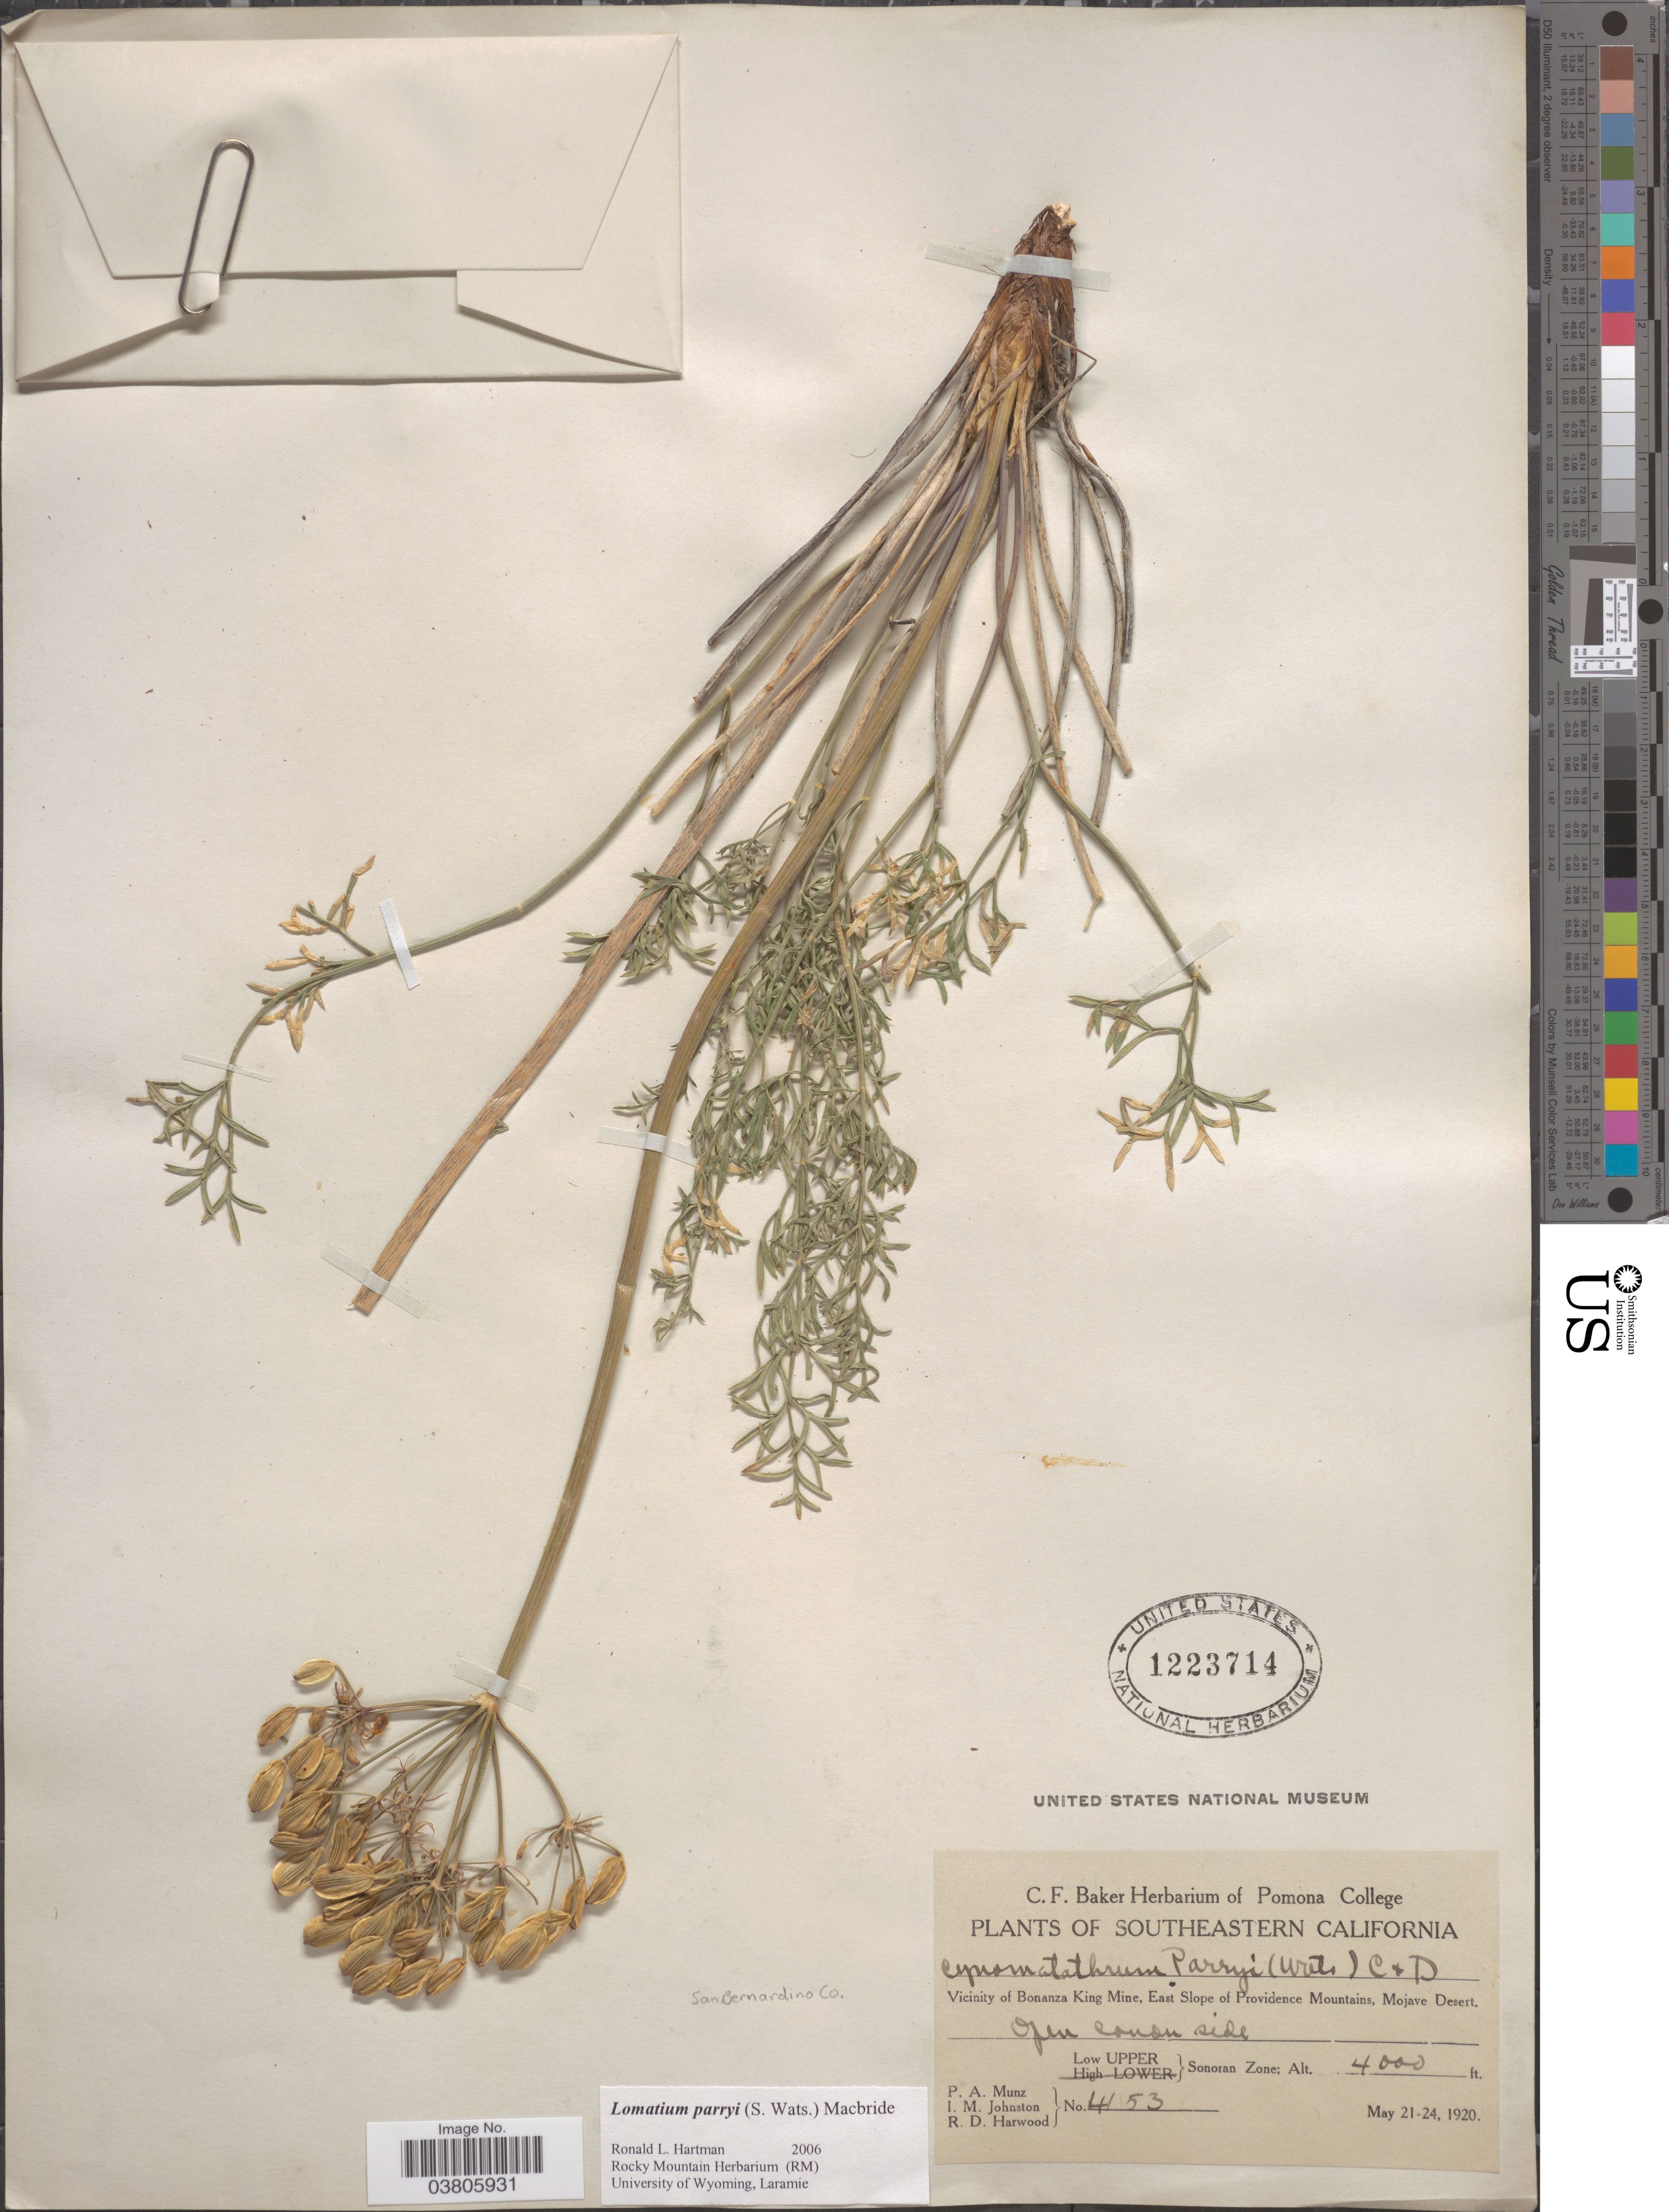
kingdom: Plantae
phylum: Tracheophyta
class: Magnoliopsida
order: Apiales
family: Apiaceae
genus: Lomatium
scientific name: Lomatium parryi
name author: (S. Watson) J.F. Macbr.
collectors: P. A. Munz, I.M. Johnston & R. Harwood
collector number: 4153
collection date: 1920-05-21/1920-05-24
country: United States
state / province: California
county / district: San Bernardino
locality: Southeastern California. Vicinity of Bonanza King Mine, East Slope of Providence Mountains, Mojave Desert. San Bernardino Co.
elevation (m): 1219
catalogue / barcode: US 1223714